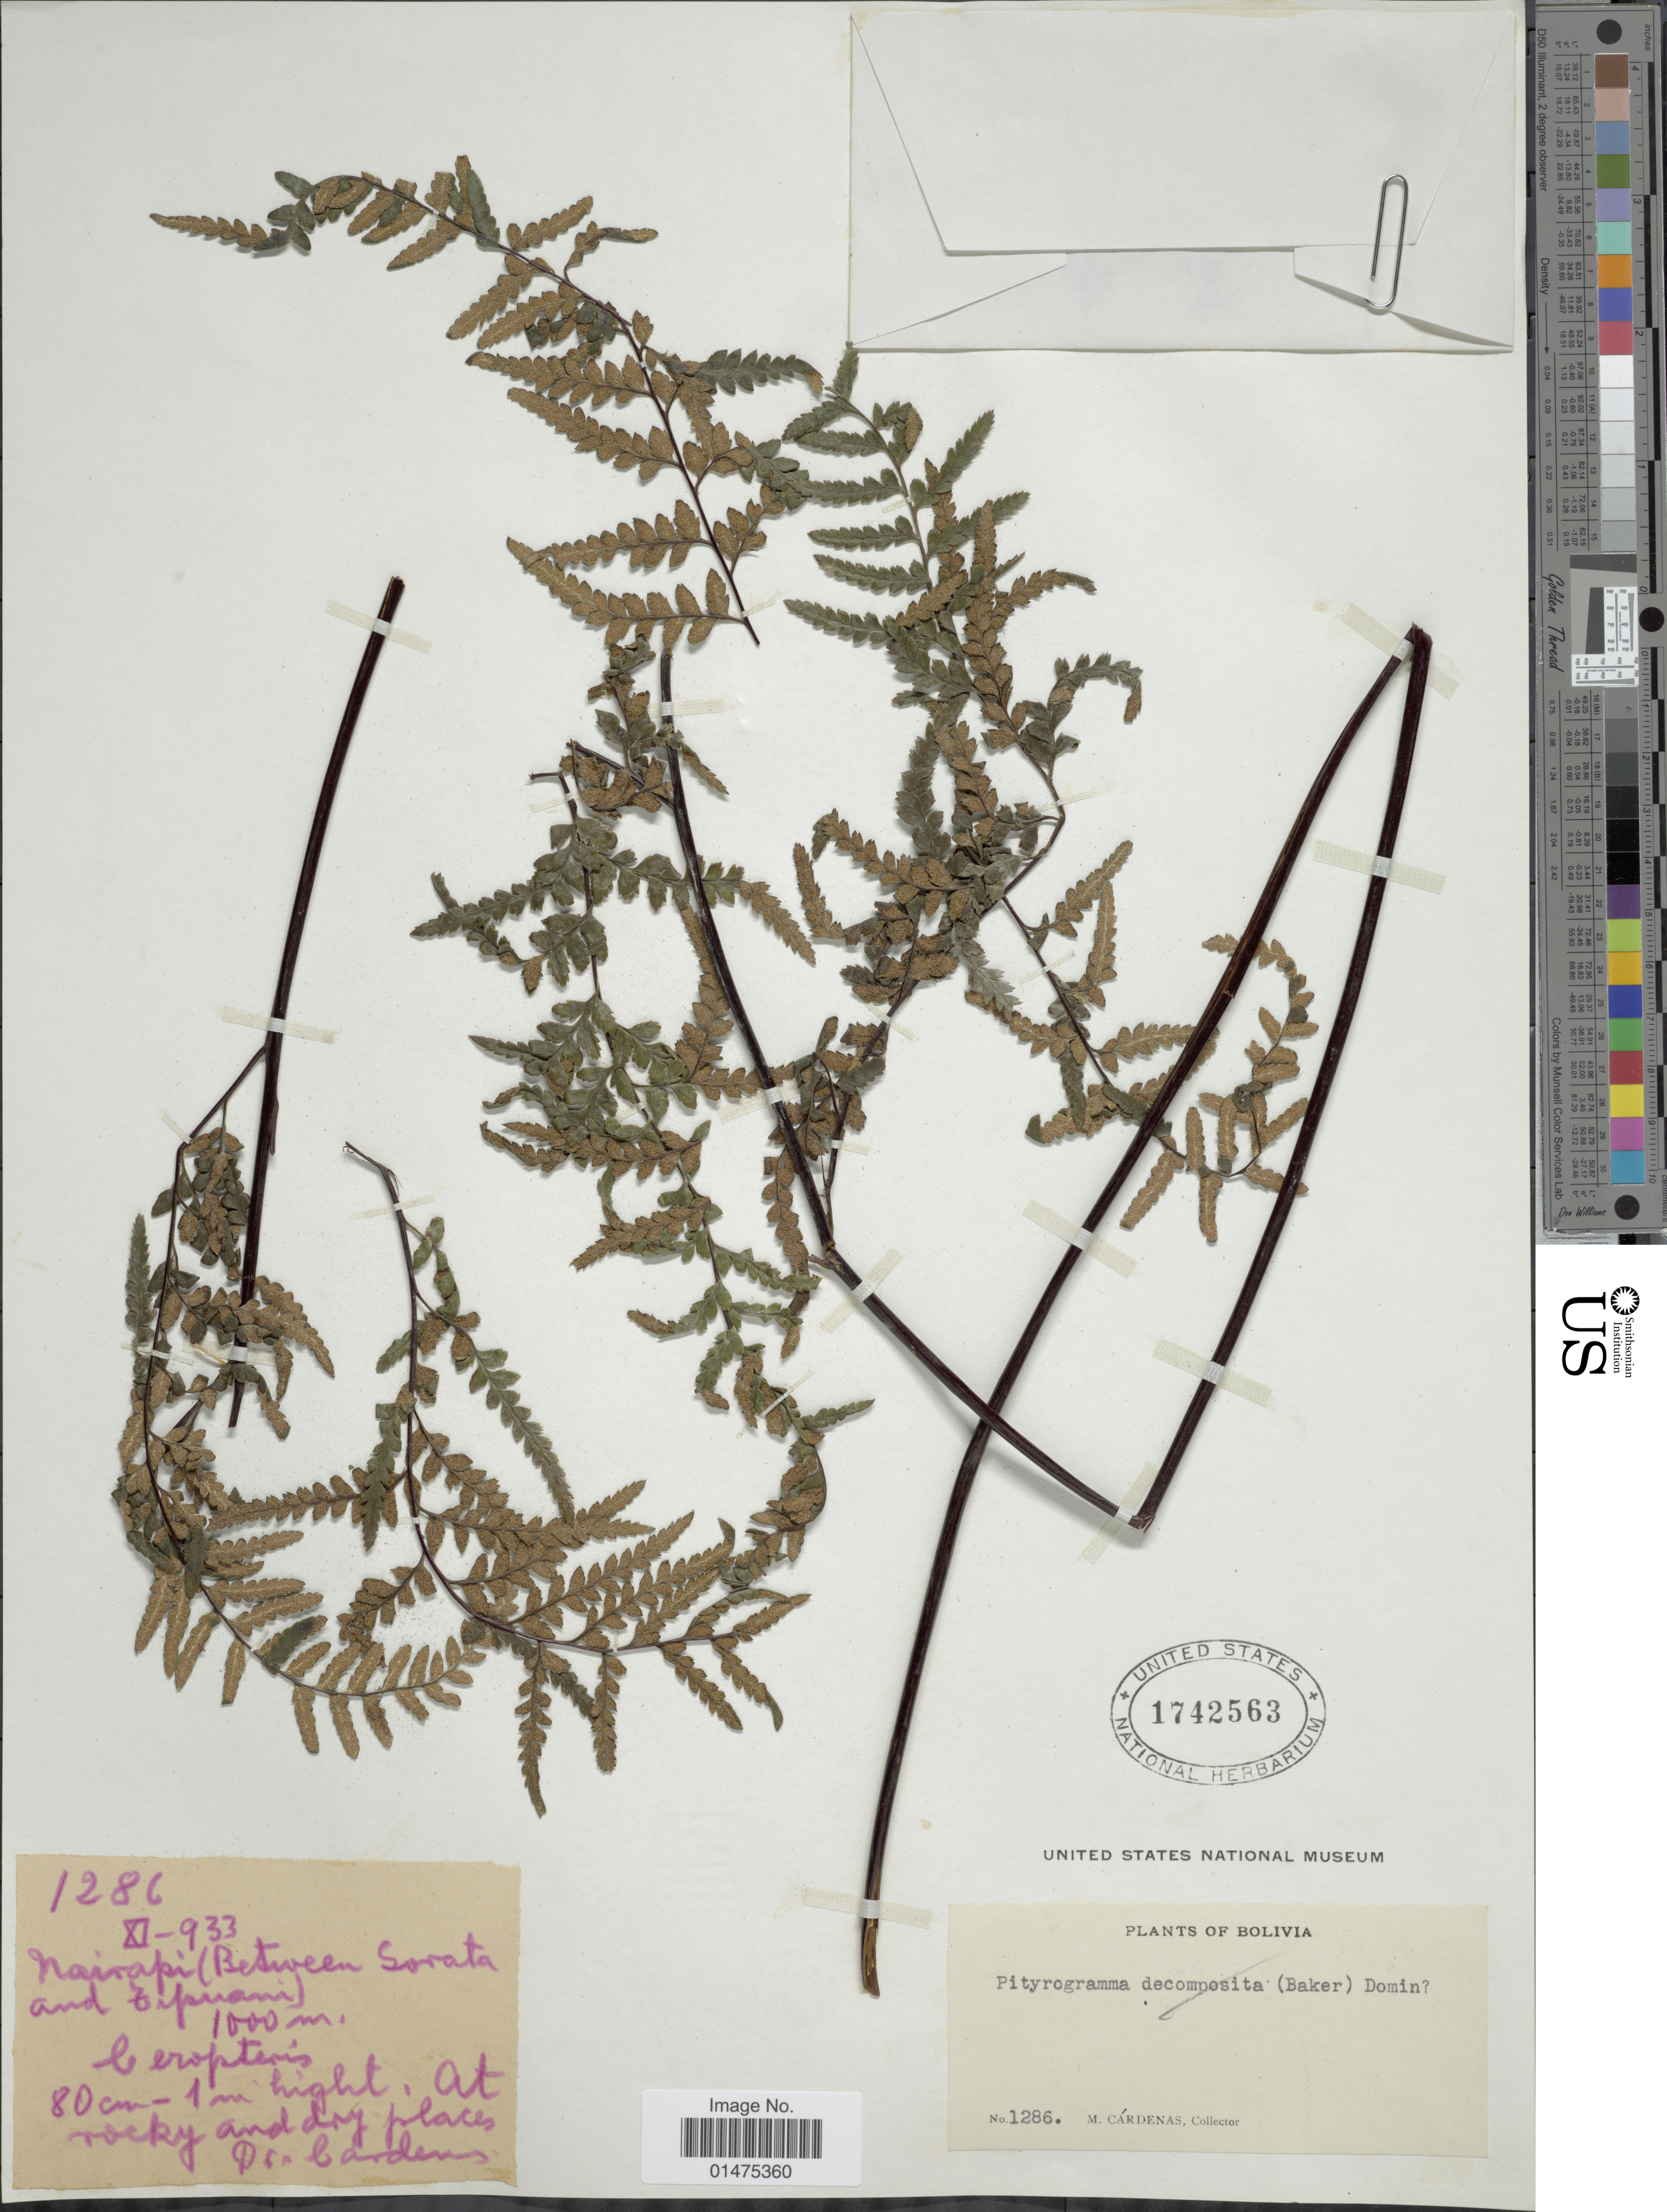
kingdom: Plantae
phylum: Tracheophyta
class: Polypodiopsida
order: Polypodiales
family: Pteridaceae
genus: Pityrogramma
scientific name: Pityrogramma sp.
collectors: M. Cárdenas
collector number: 1286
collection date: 1933-11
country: Bolivia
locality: Nairapi (Between Sorata and Tipuani). Rocky and dry places.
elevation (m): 1000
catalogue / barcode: US 1742563